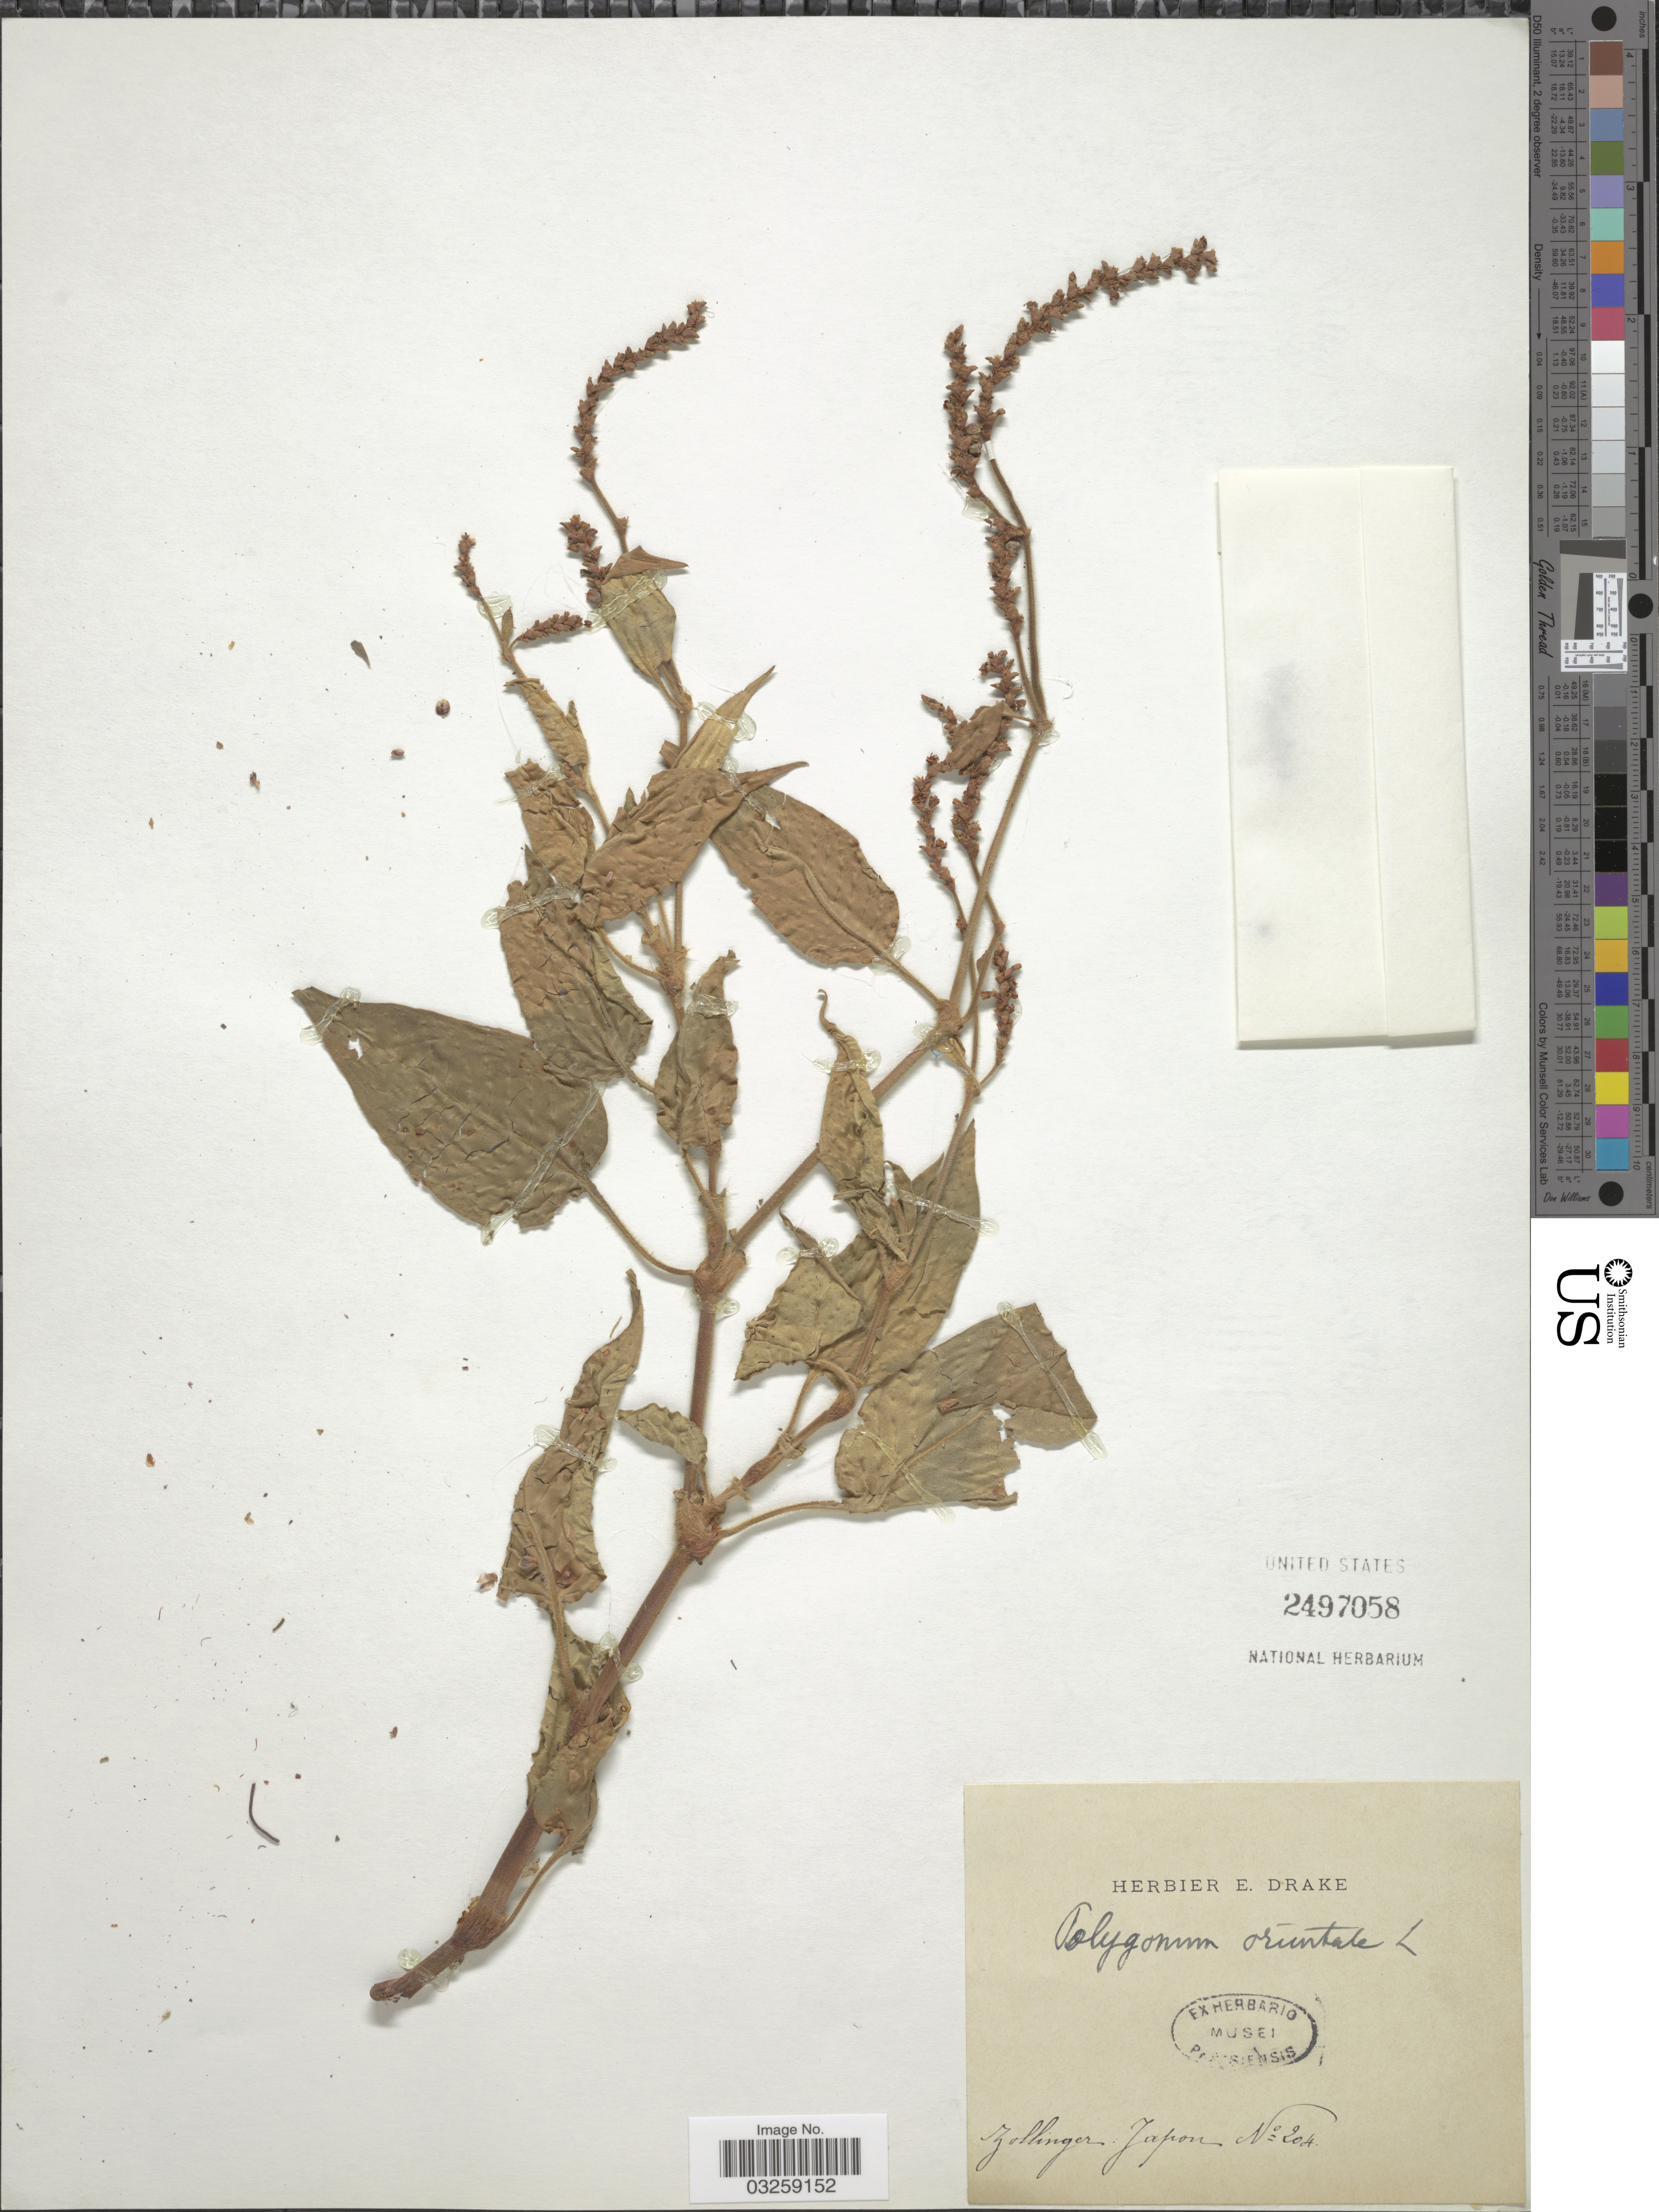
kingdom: Plantae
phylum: Tracheophyta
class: Magnoliopsida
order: Caryophyllales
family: Polygonaceae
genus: Polygonum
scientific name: Polygonum orientale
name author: L.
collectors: -- Zollinger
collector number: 204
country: Japan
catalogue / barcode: US 2497058